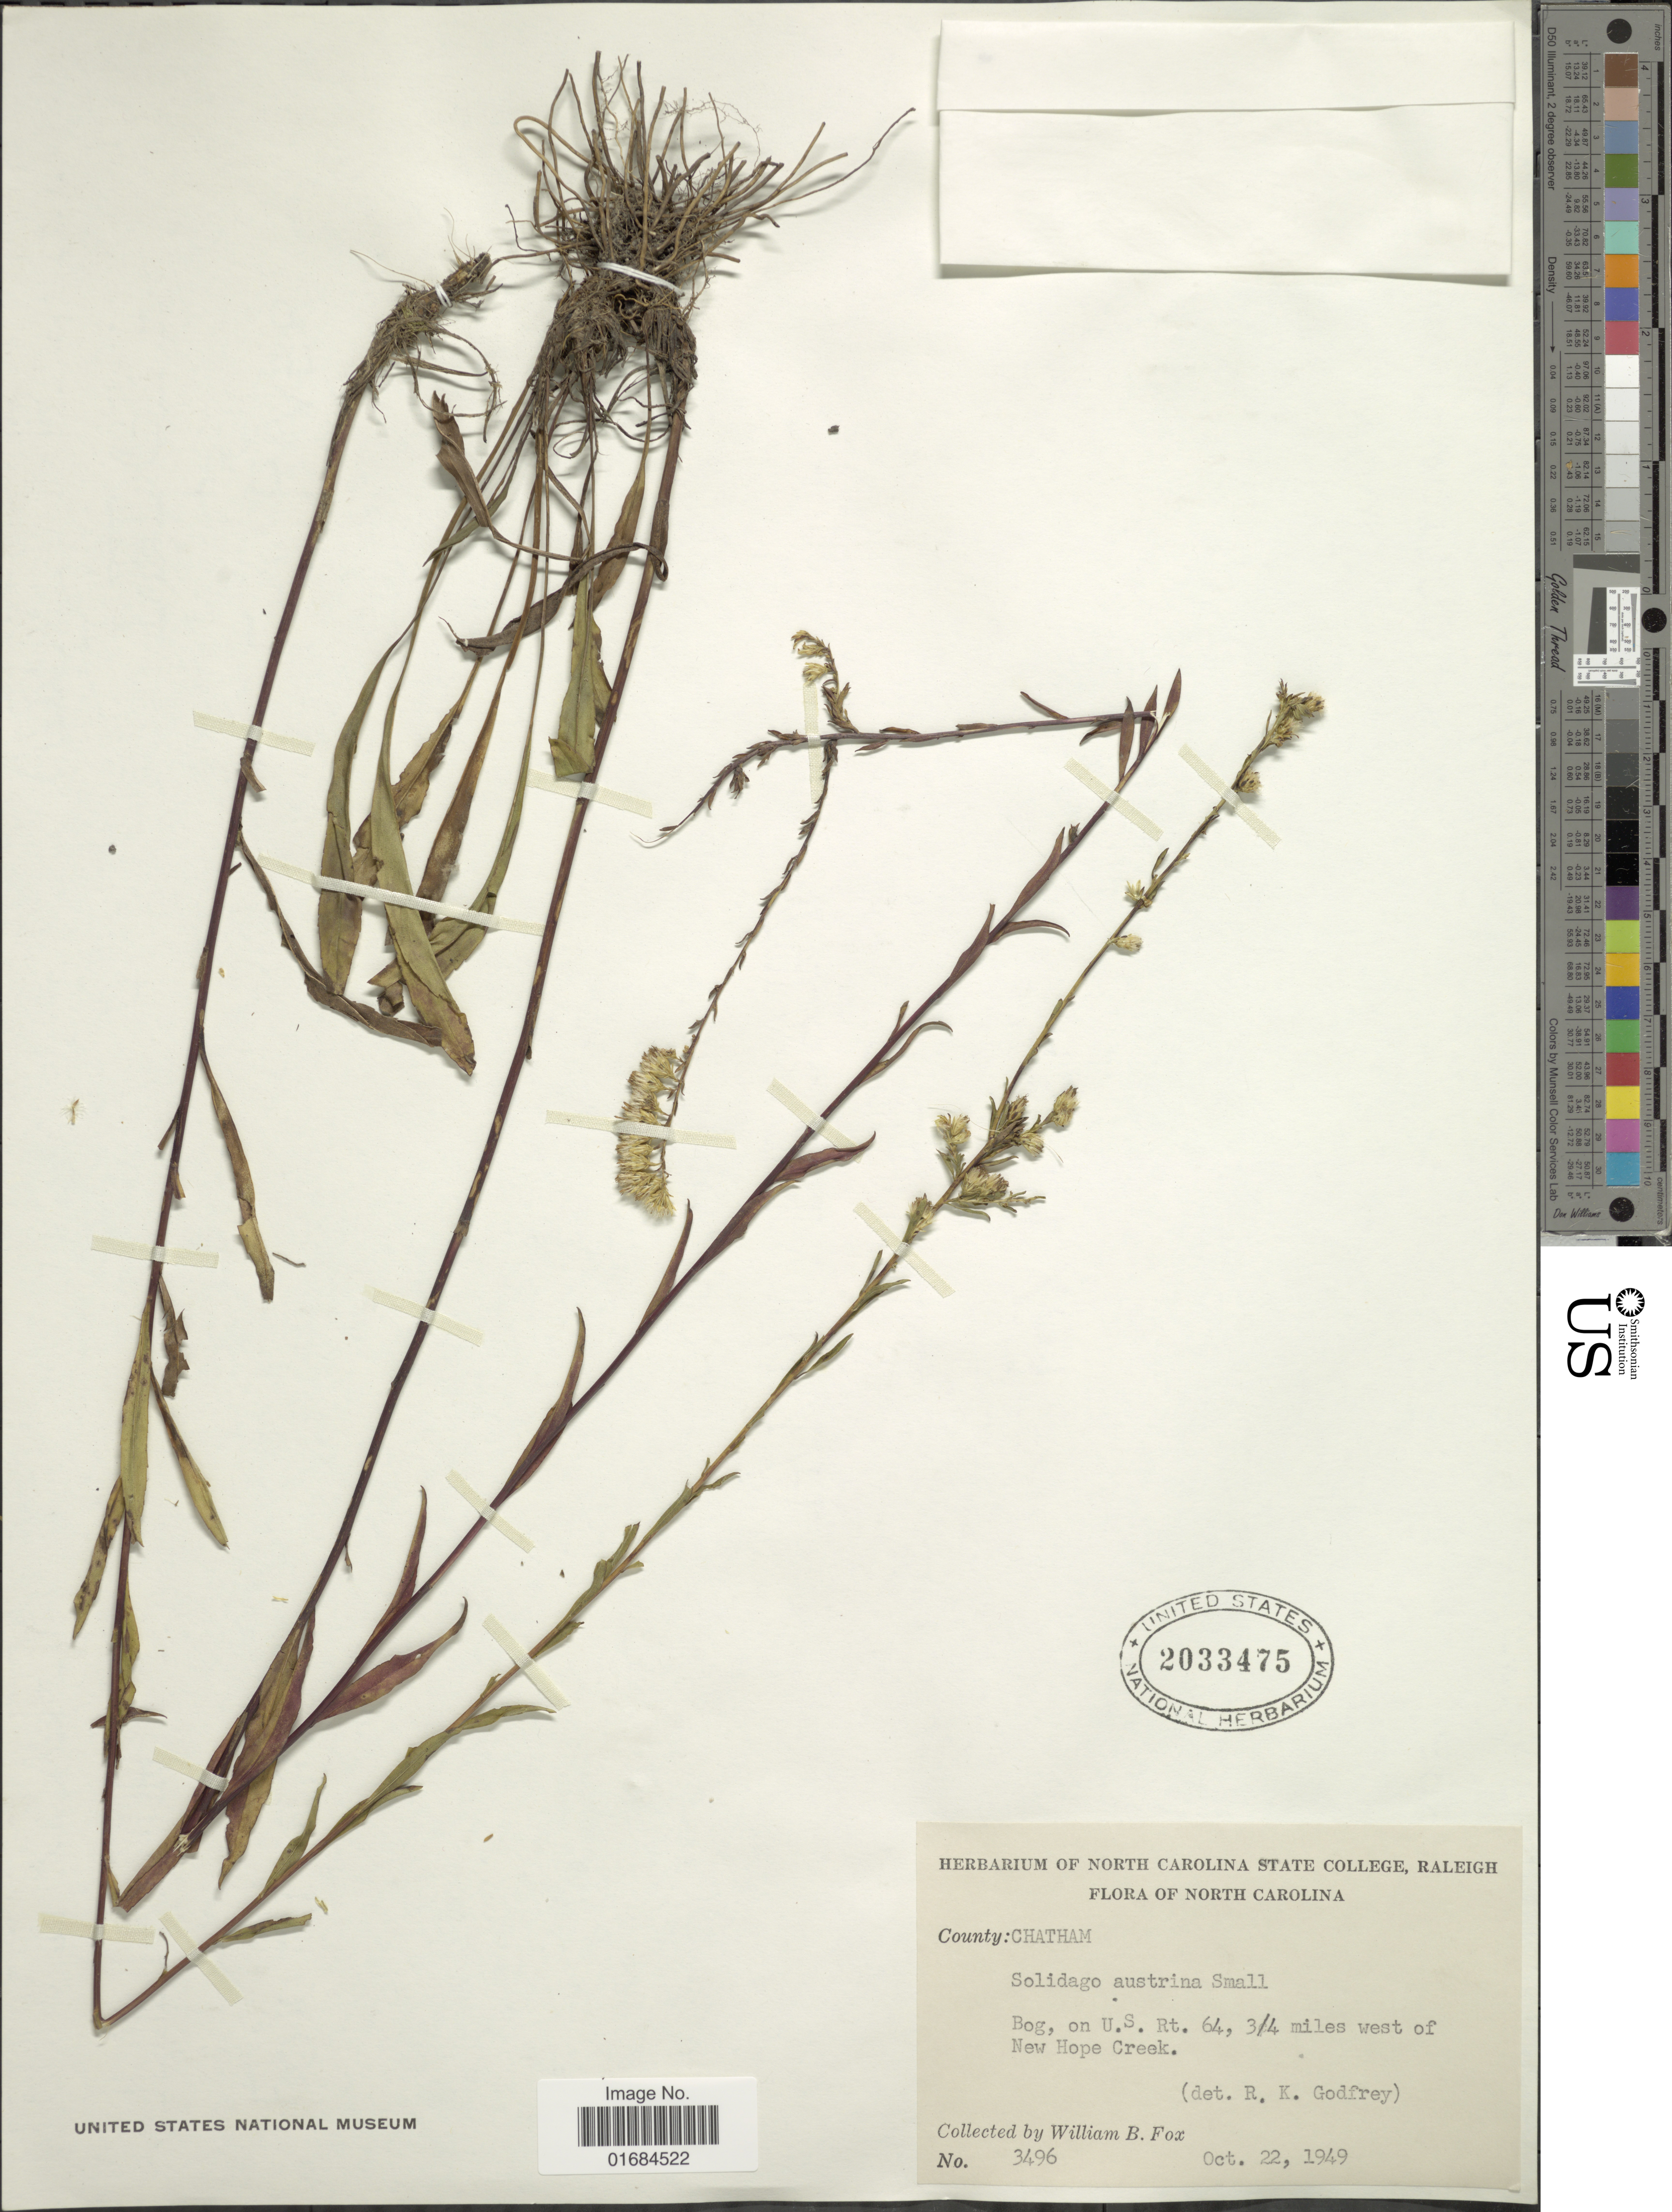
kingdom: Plantae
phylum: Tracheophyta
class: Magnoliopsida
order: Asterales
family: Asteraceae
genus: Solidago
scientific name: Solidago austrina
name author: Small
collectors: W. B. Fox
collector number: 3496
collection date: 1949-10-22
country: United States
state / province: North Carolina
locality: County : Chatham, Bog on Us Rt.64 ¾ miles west of New Hope Creek.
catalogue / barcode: US 2033475